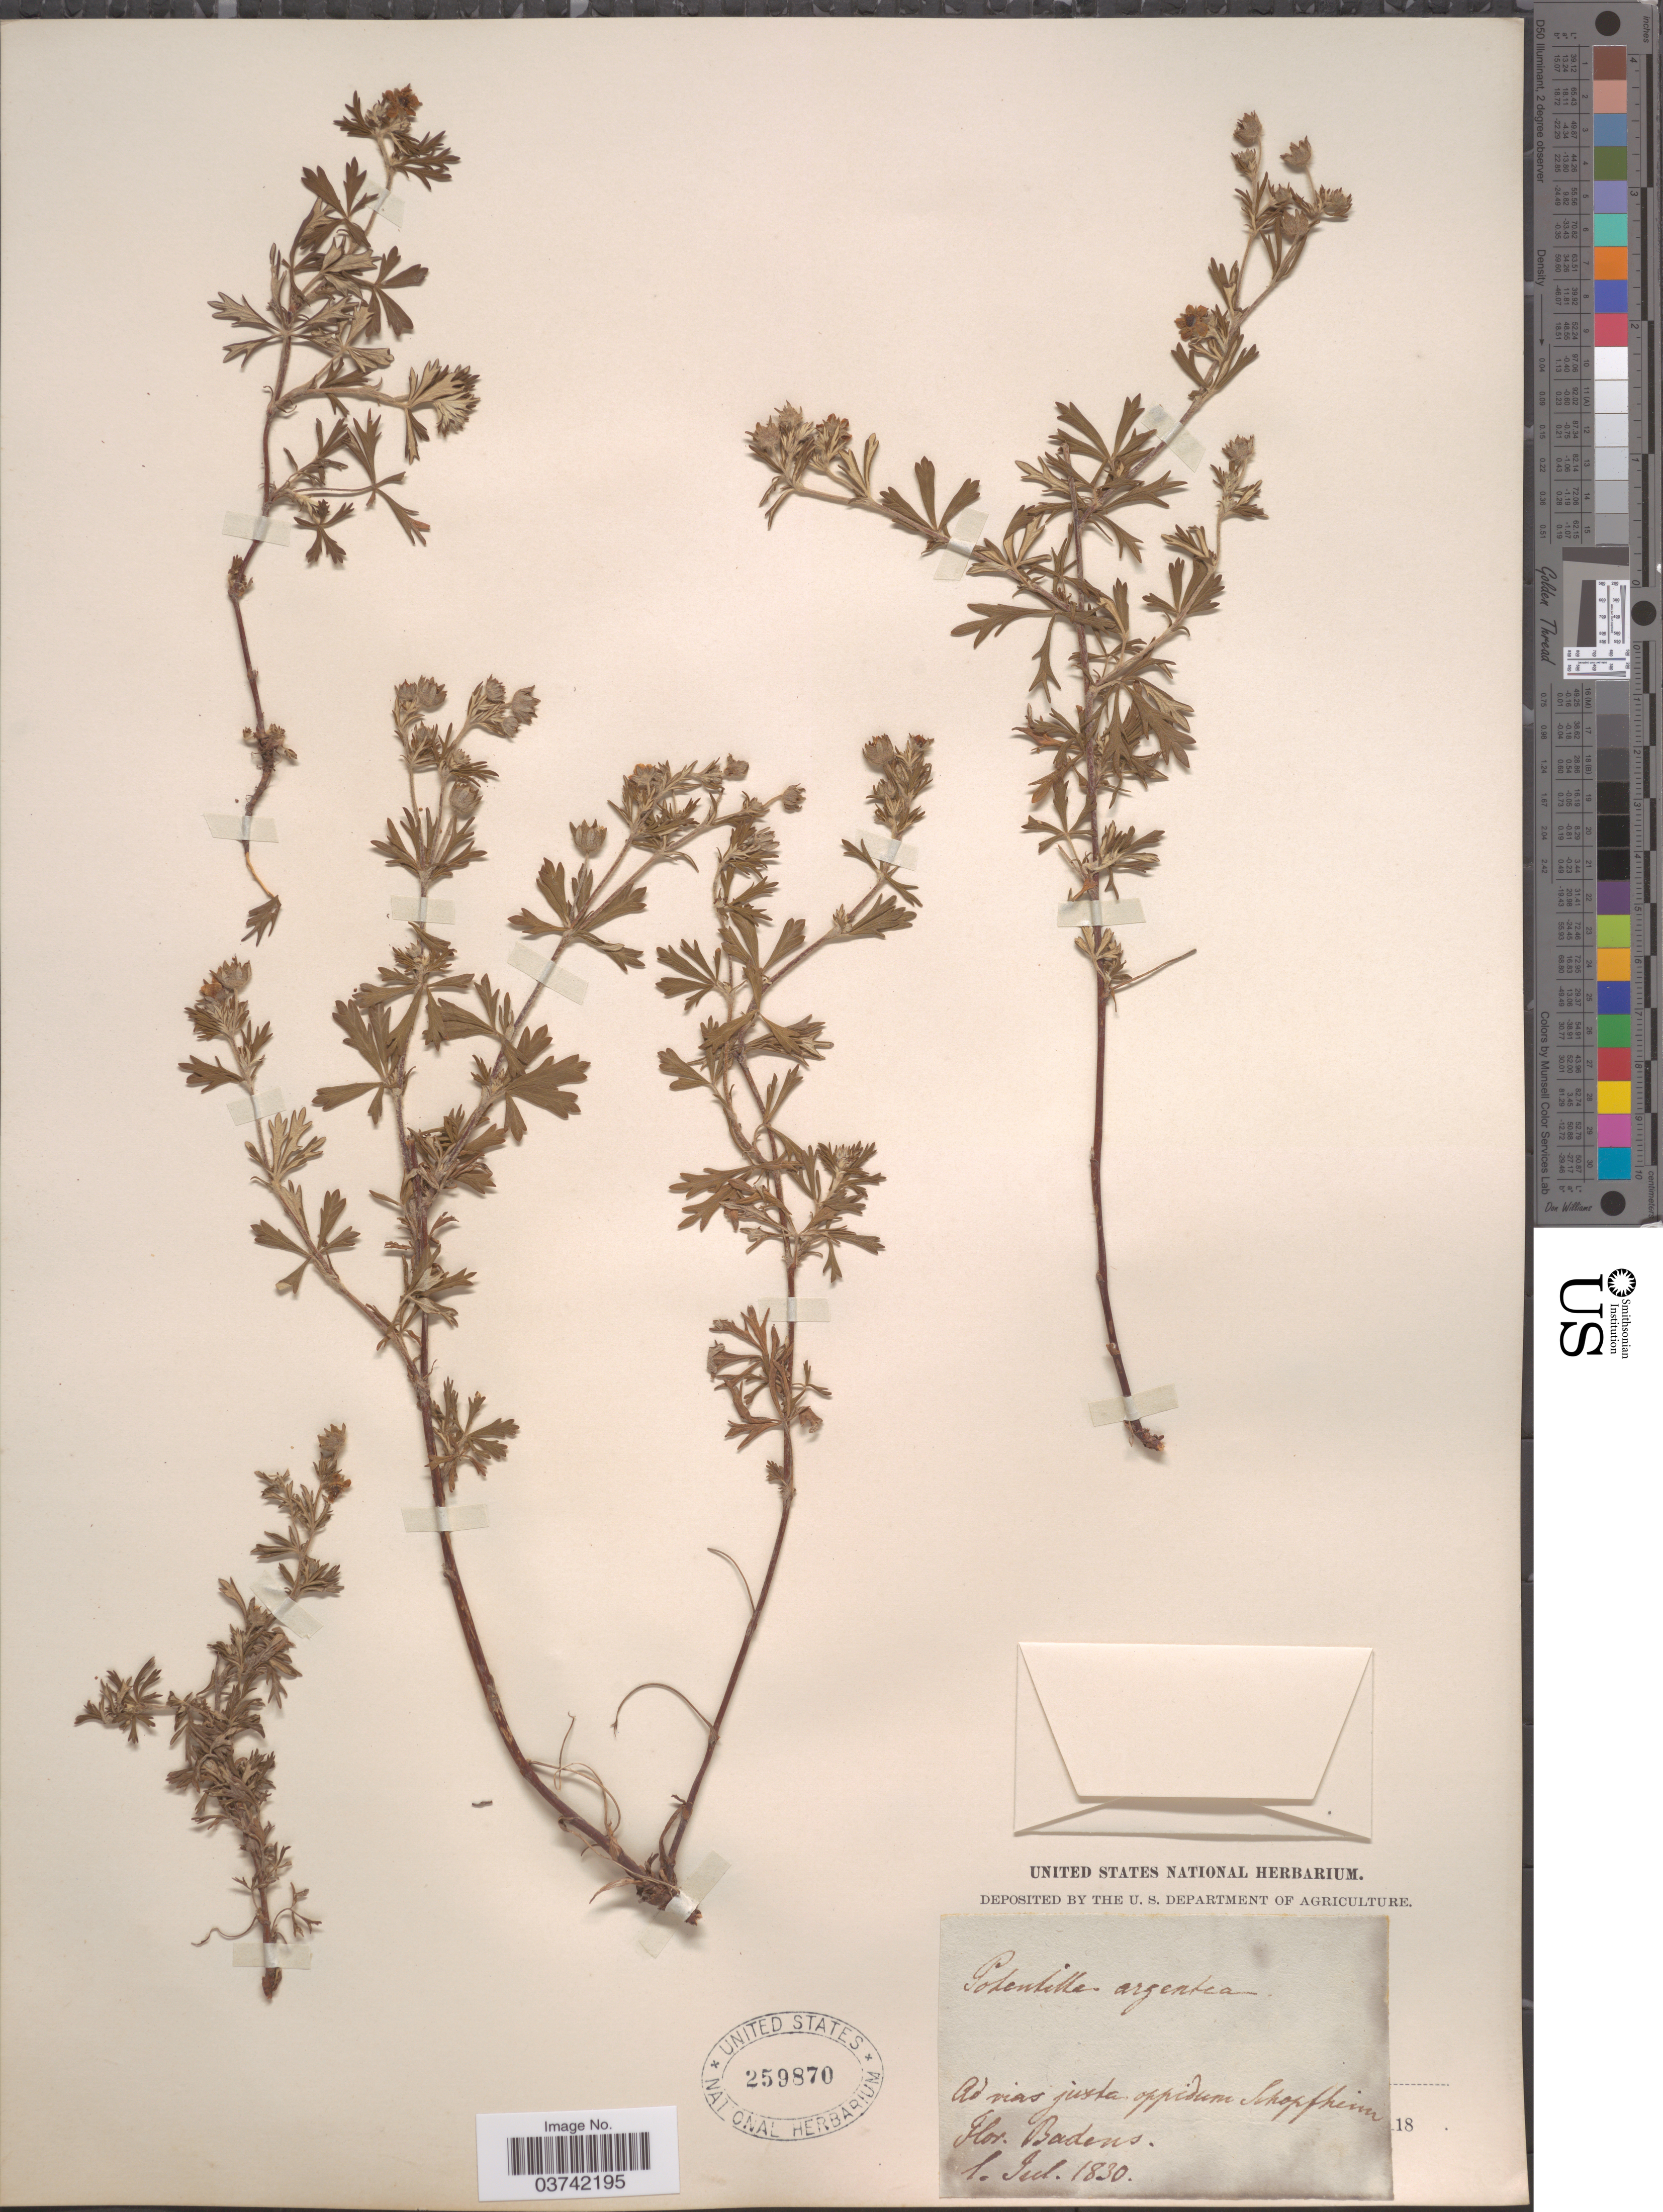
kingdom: Plantae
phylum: Tracheophyta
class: Magnoliopsida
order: Rosales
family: Rosaceae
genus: Potentilla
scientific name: Potentilla argentea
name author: L.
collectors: ex herb. United States National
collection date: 1830-07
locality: Ad vias juxta oppidum Schopphium. [interpreted] Badens.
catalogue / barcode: US 259870